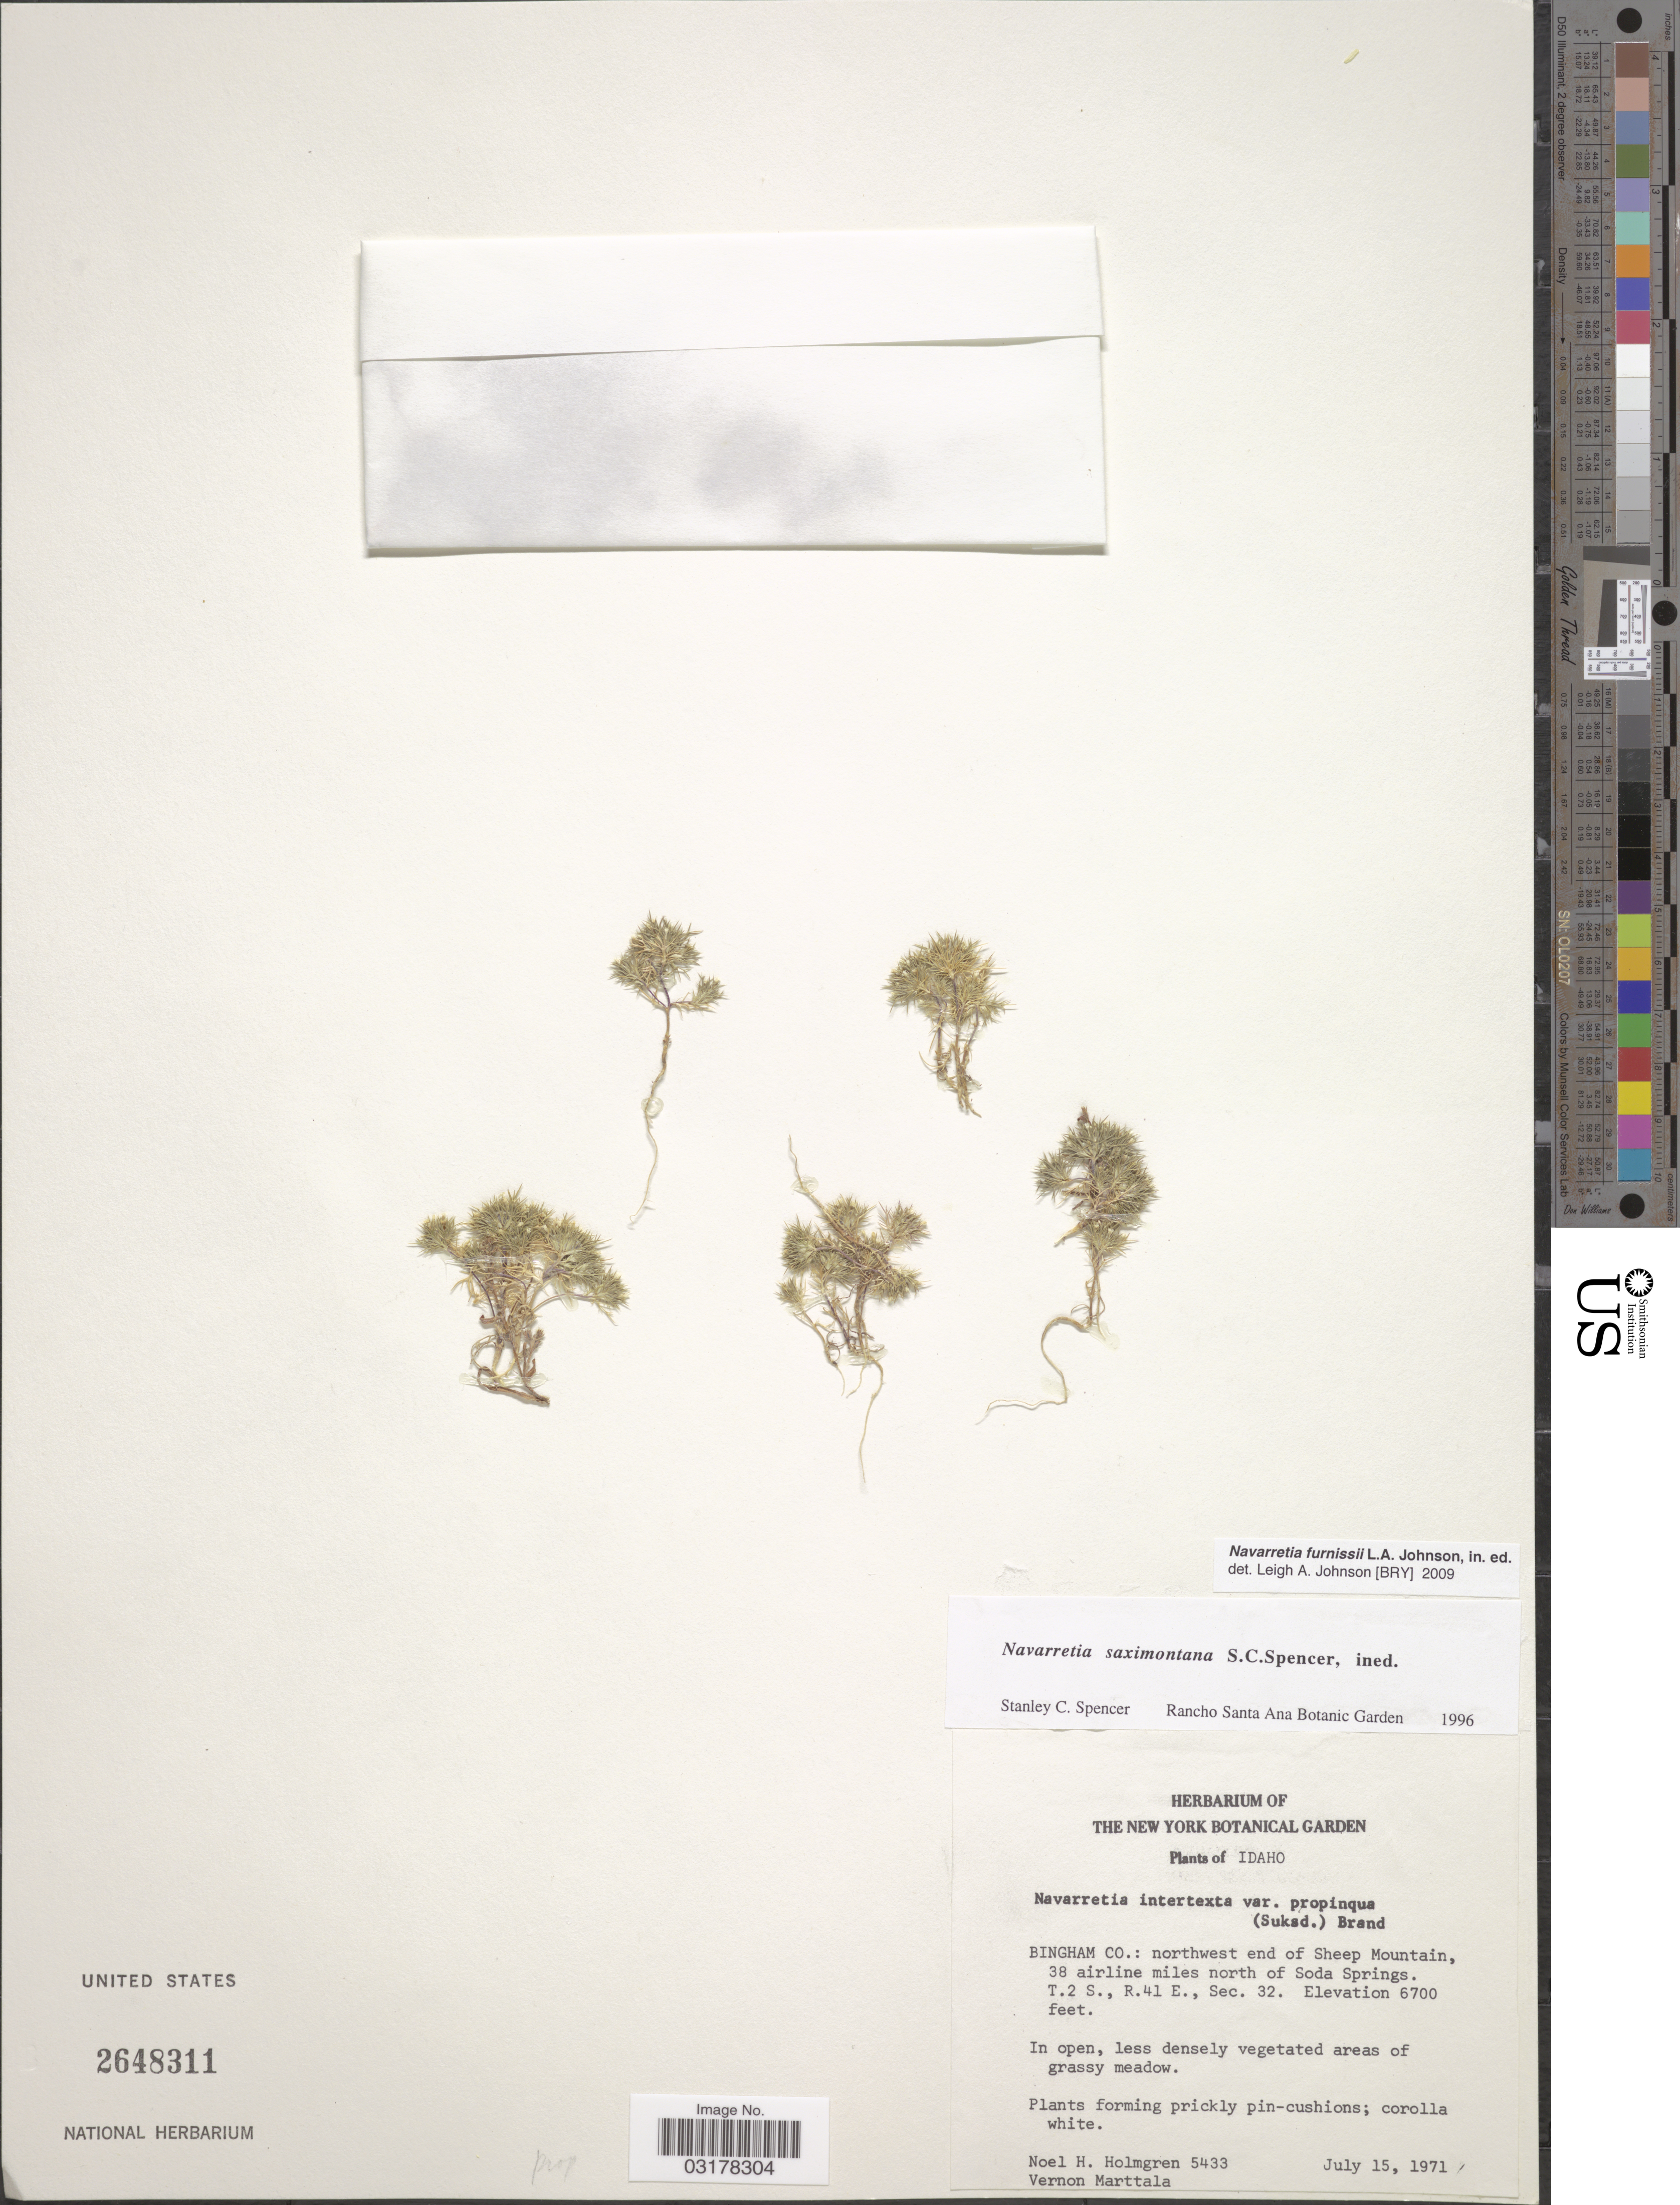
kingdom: Plantae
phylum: Tracheophyta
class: Magnoliopsida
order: Ericales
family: Polemoniaceae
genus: Navarretia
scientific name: Navarretia saximontana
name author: S.C. Spencer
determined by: Spencer, S. C.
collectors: N. H. Holmgren & V. Marttala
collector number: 5433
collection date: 1971-07-15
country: United States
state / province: Idaho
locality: Bingham Co.: northwest end of Sheep Mountain, 38 airline miles north of Soda Springs. T. 2 S., R. 41 E., Sec. 32.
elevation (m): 2042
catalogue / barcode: US 2648311